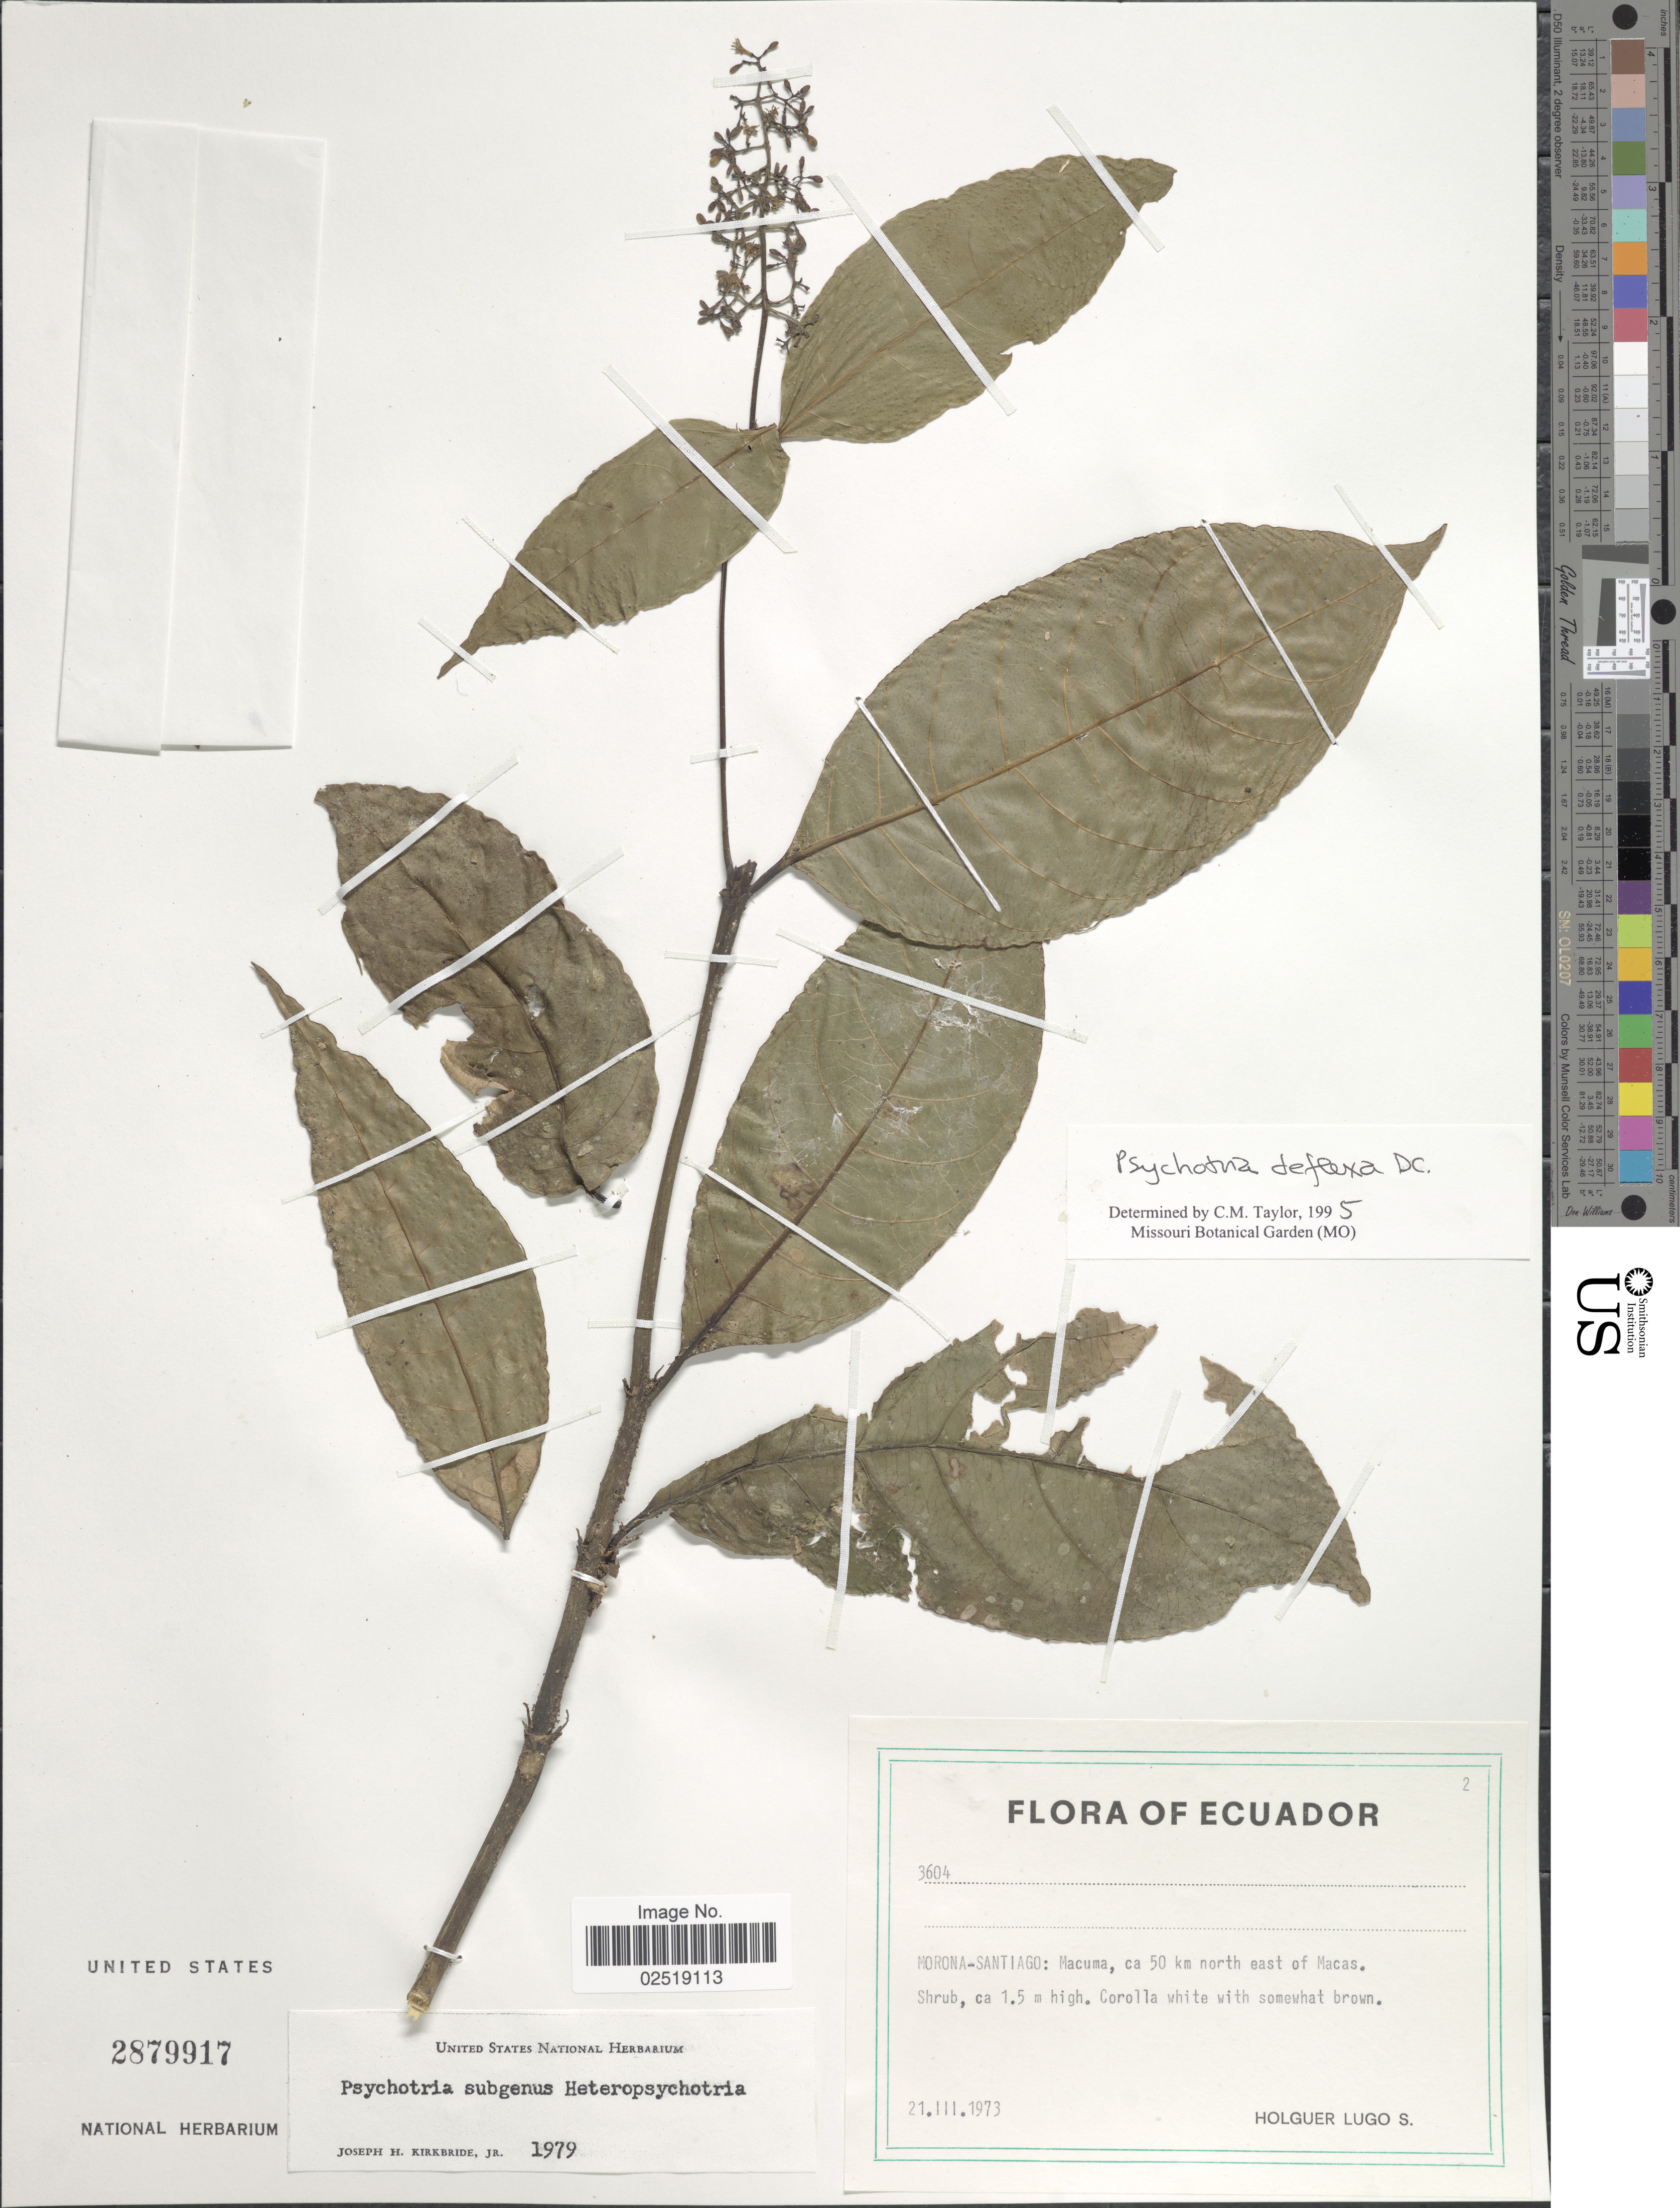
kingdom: Plantae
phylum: Tracheophyta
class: Magnoliopsida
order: Gentianales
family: Rubiaceae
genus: Psychotria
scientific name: Psychotria deflexa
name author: DC.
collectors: H. Lugo S.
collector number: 3604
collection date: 1973-03-21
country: Ecuador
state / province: Morona-Santiago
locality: Macuma, ca 50 km north east of Macas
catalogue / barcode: US 2879917